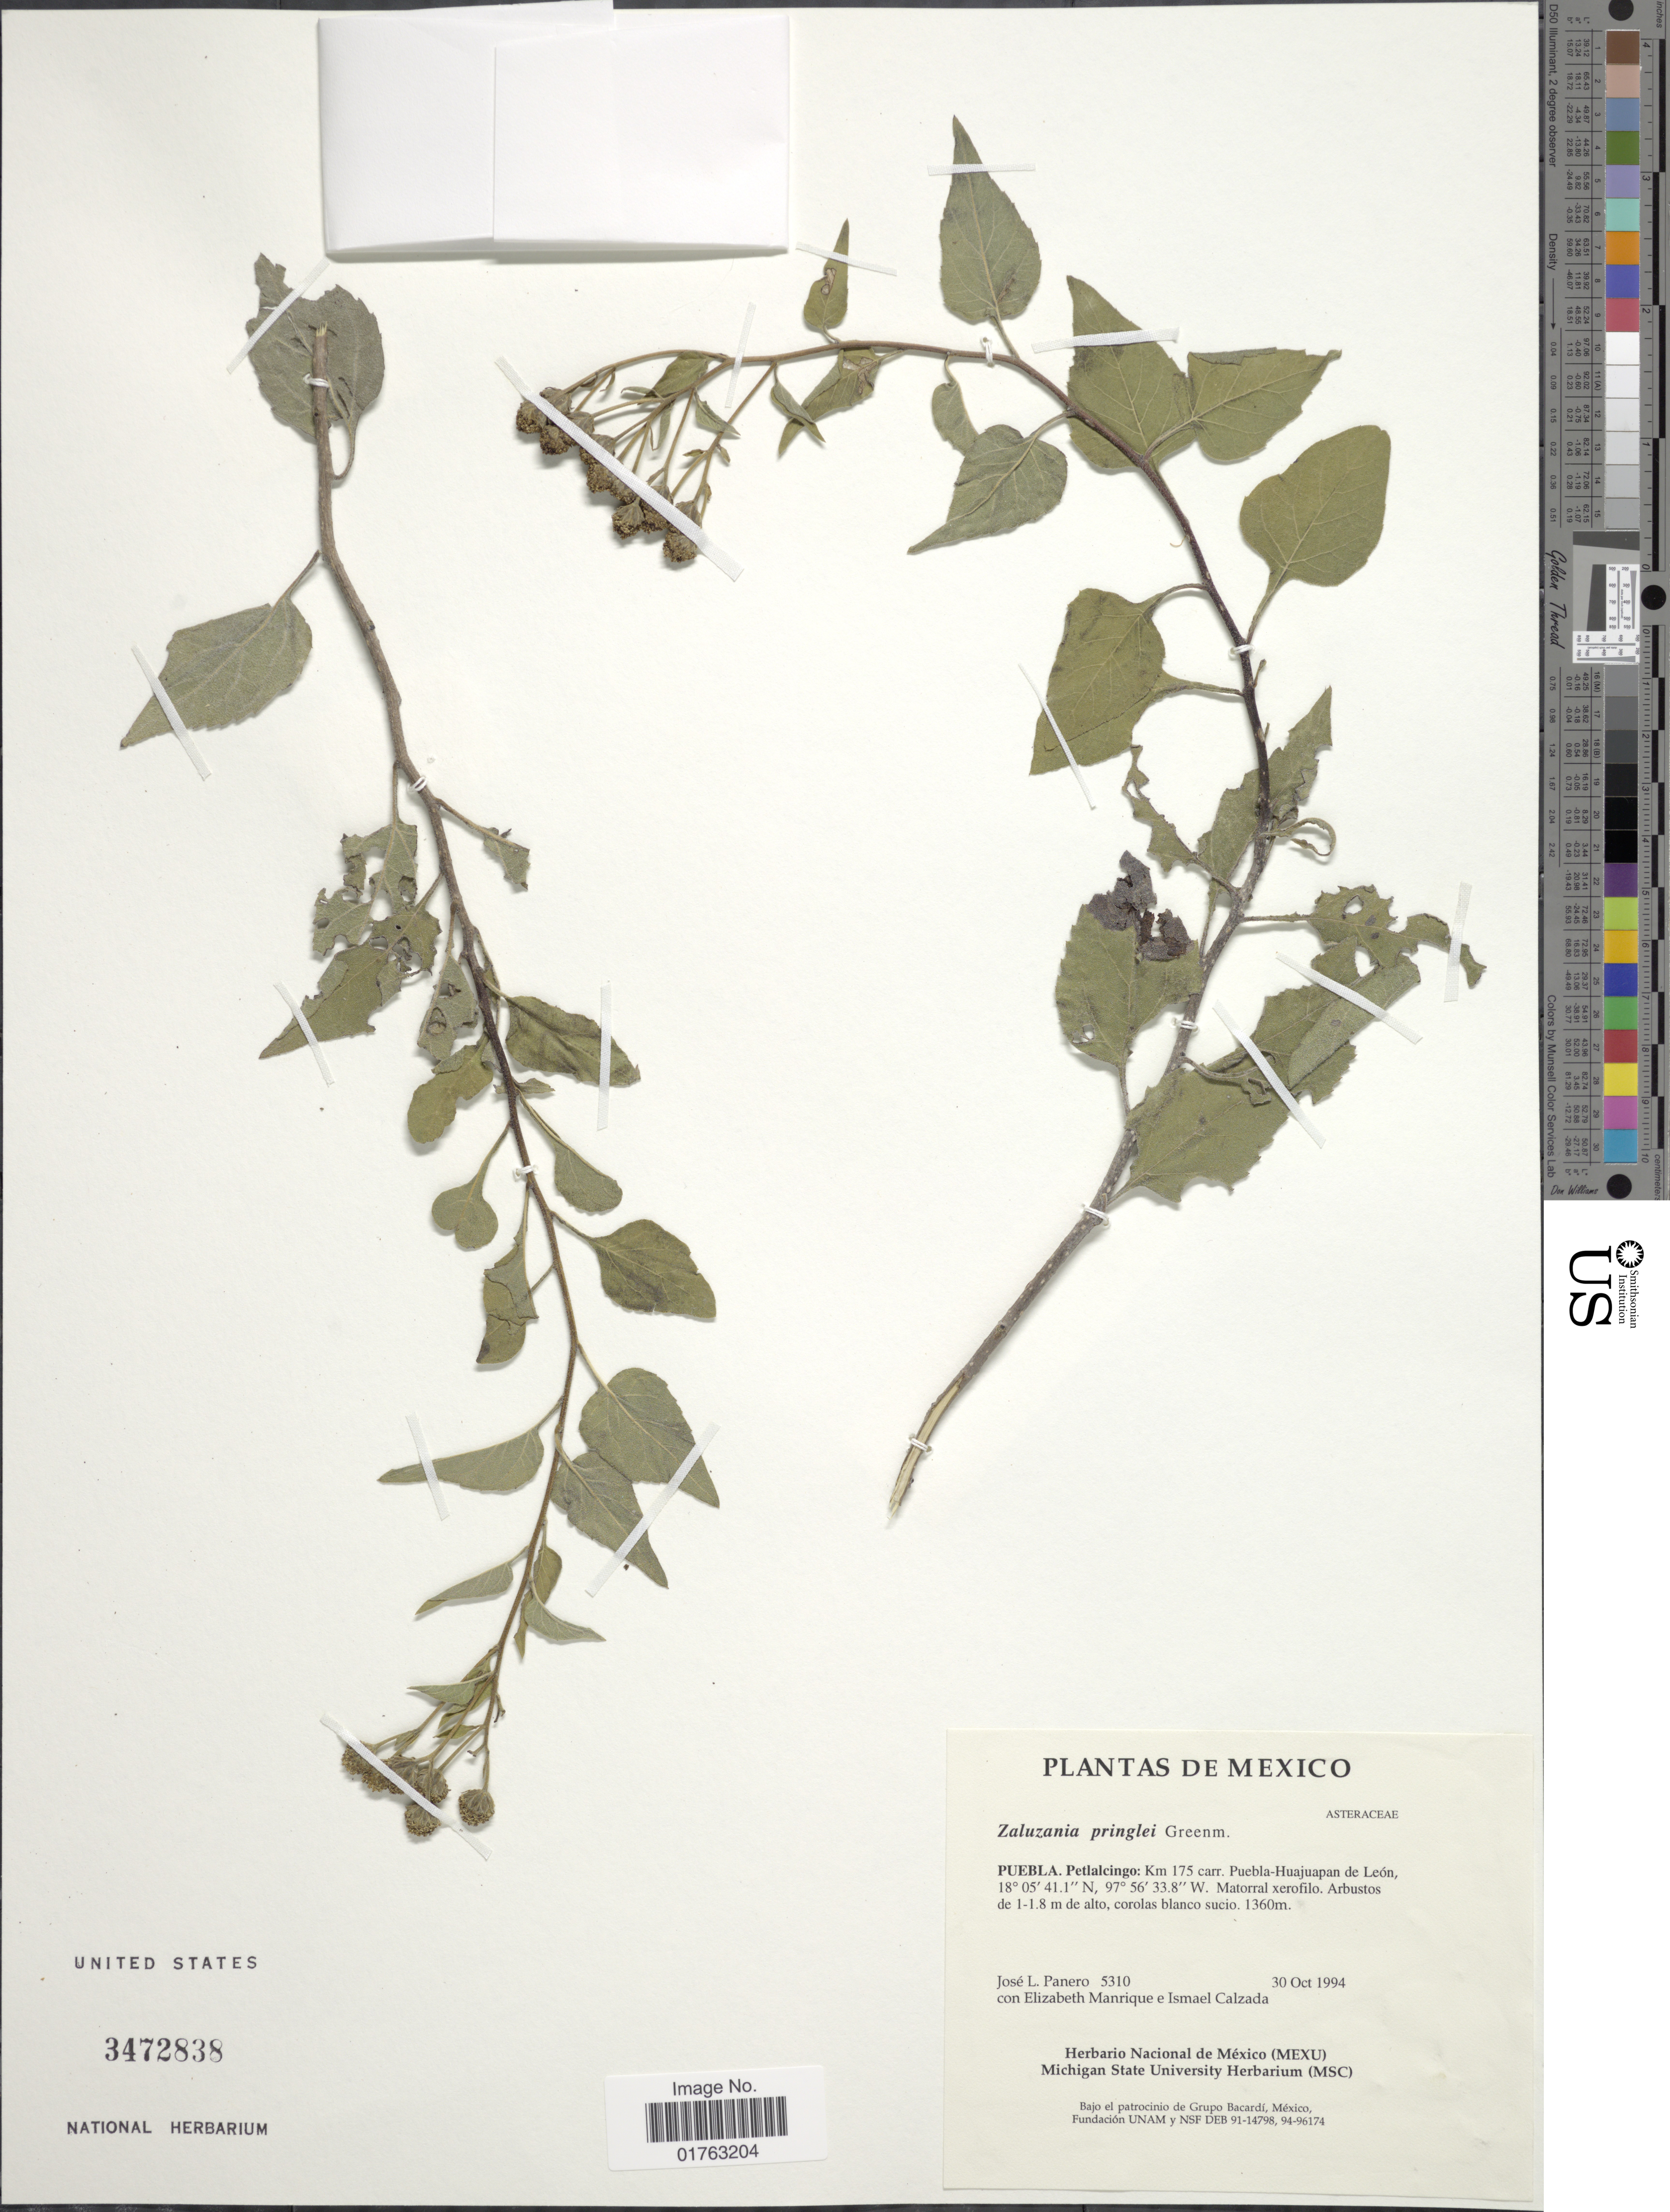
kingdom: Plantae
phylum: Tracheophyta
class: Magnoliopsida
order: Asterales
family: Asteraceae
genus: Zaluzania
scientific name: Zaluzania pringlei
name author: Greenm.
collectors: J. L. Panero, E. Manrique & I. Calzada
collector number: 5310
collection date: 1994-10-30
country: Mexico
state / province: Puebla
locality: Petlalcingo Km 175 carr. Puebla-Huajuapan de Leon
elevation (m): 1360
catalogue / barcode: US 3472838